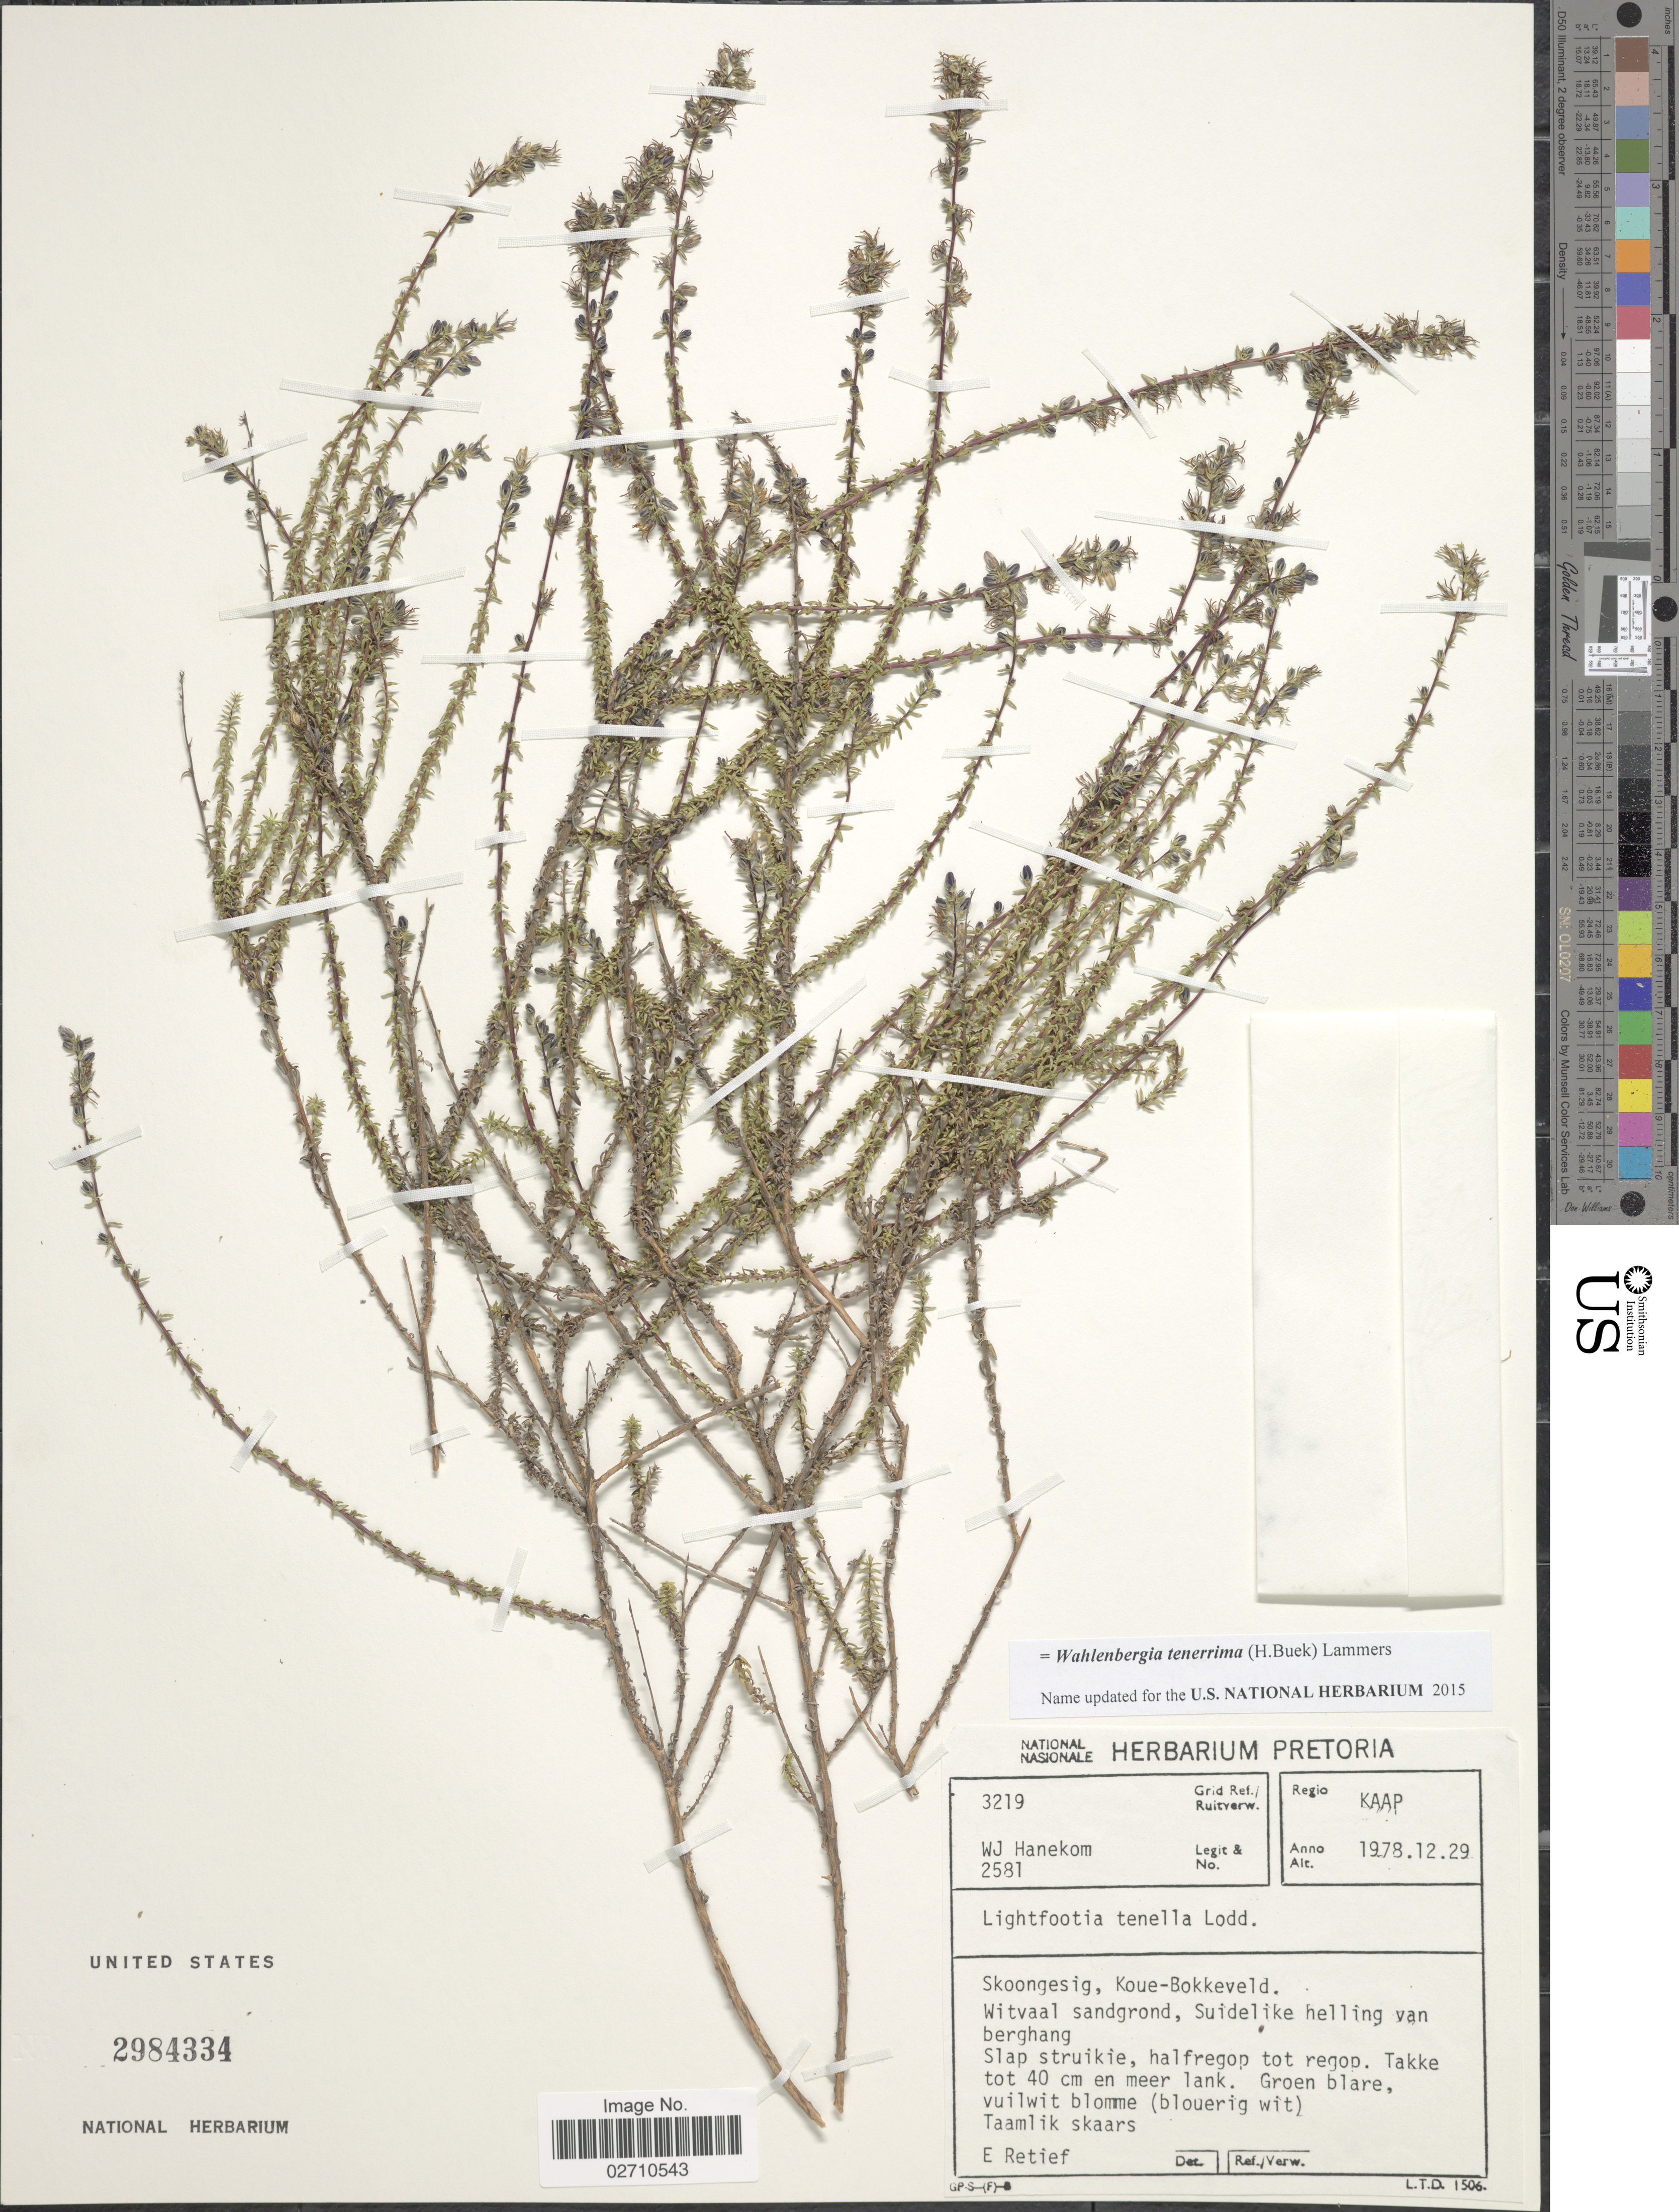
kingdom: Plantae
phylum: Tracheophyta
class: Magnoliopsida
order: Asterales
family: Campanulaceae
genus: Wahlenbergia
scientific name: Wahlenbergia tenerrima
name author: (H. Buek) Lammers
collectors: W. Hanekom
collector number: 2581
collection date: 1978-12-29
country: South Africa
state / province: Western Cape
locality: Regio Kaap, Skoongesig, Koue-Bokkeveld. Witvaal sandgrond, Suidelike helling van berghang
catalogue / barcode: US 2984334